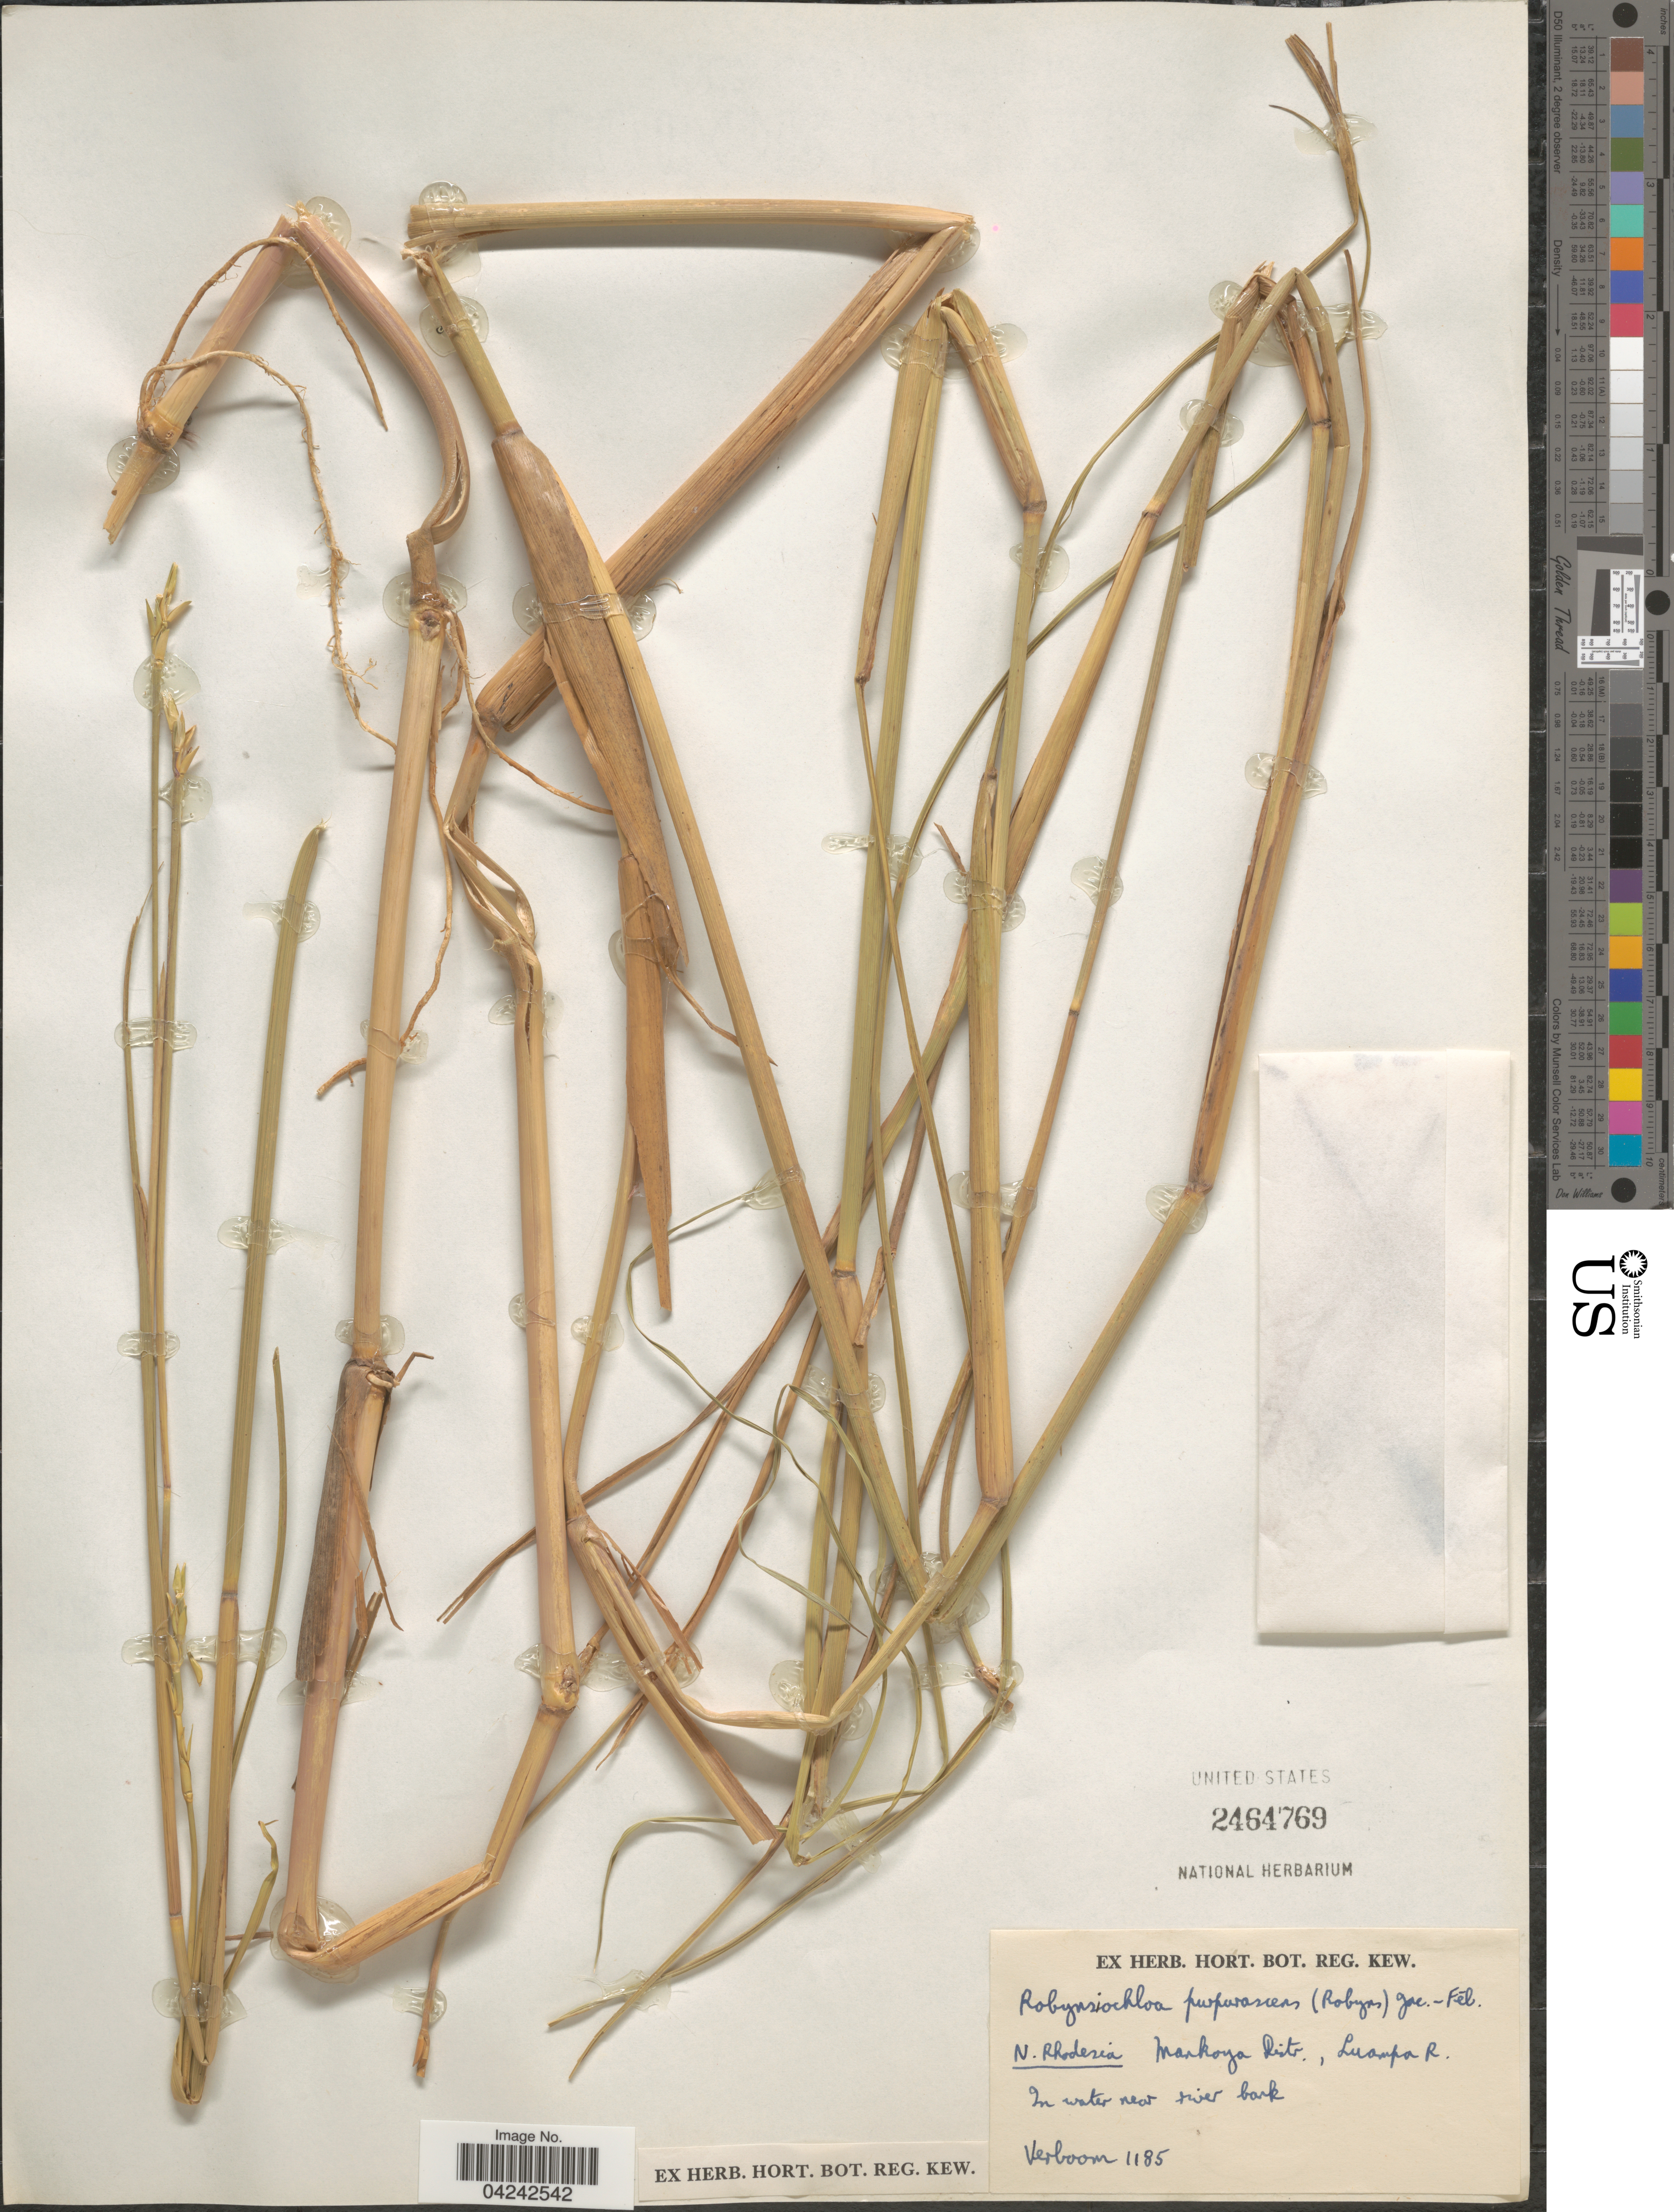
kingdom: Plantae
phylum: Tracheophyta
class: Liliopsida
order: Poales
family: Poaceae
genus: Rottboellia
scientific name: Rottboellia purpurascens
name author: Robyns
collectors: Verboom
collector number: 1185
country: Zambia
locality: N. Rhodeshia. Mankoya Distr., Luampa R. In water near river bank.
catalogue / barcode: US 2464769